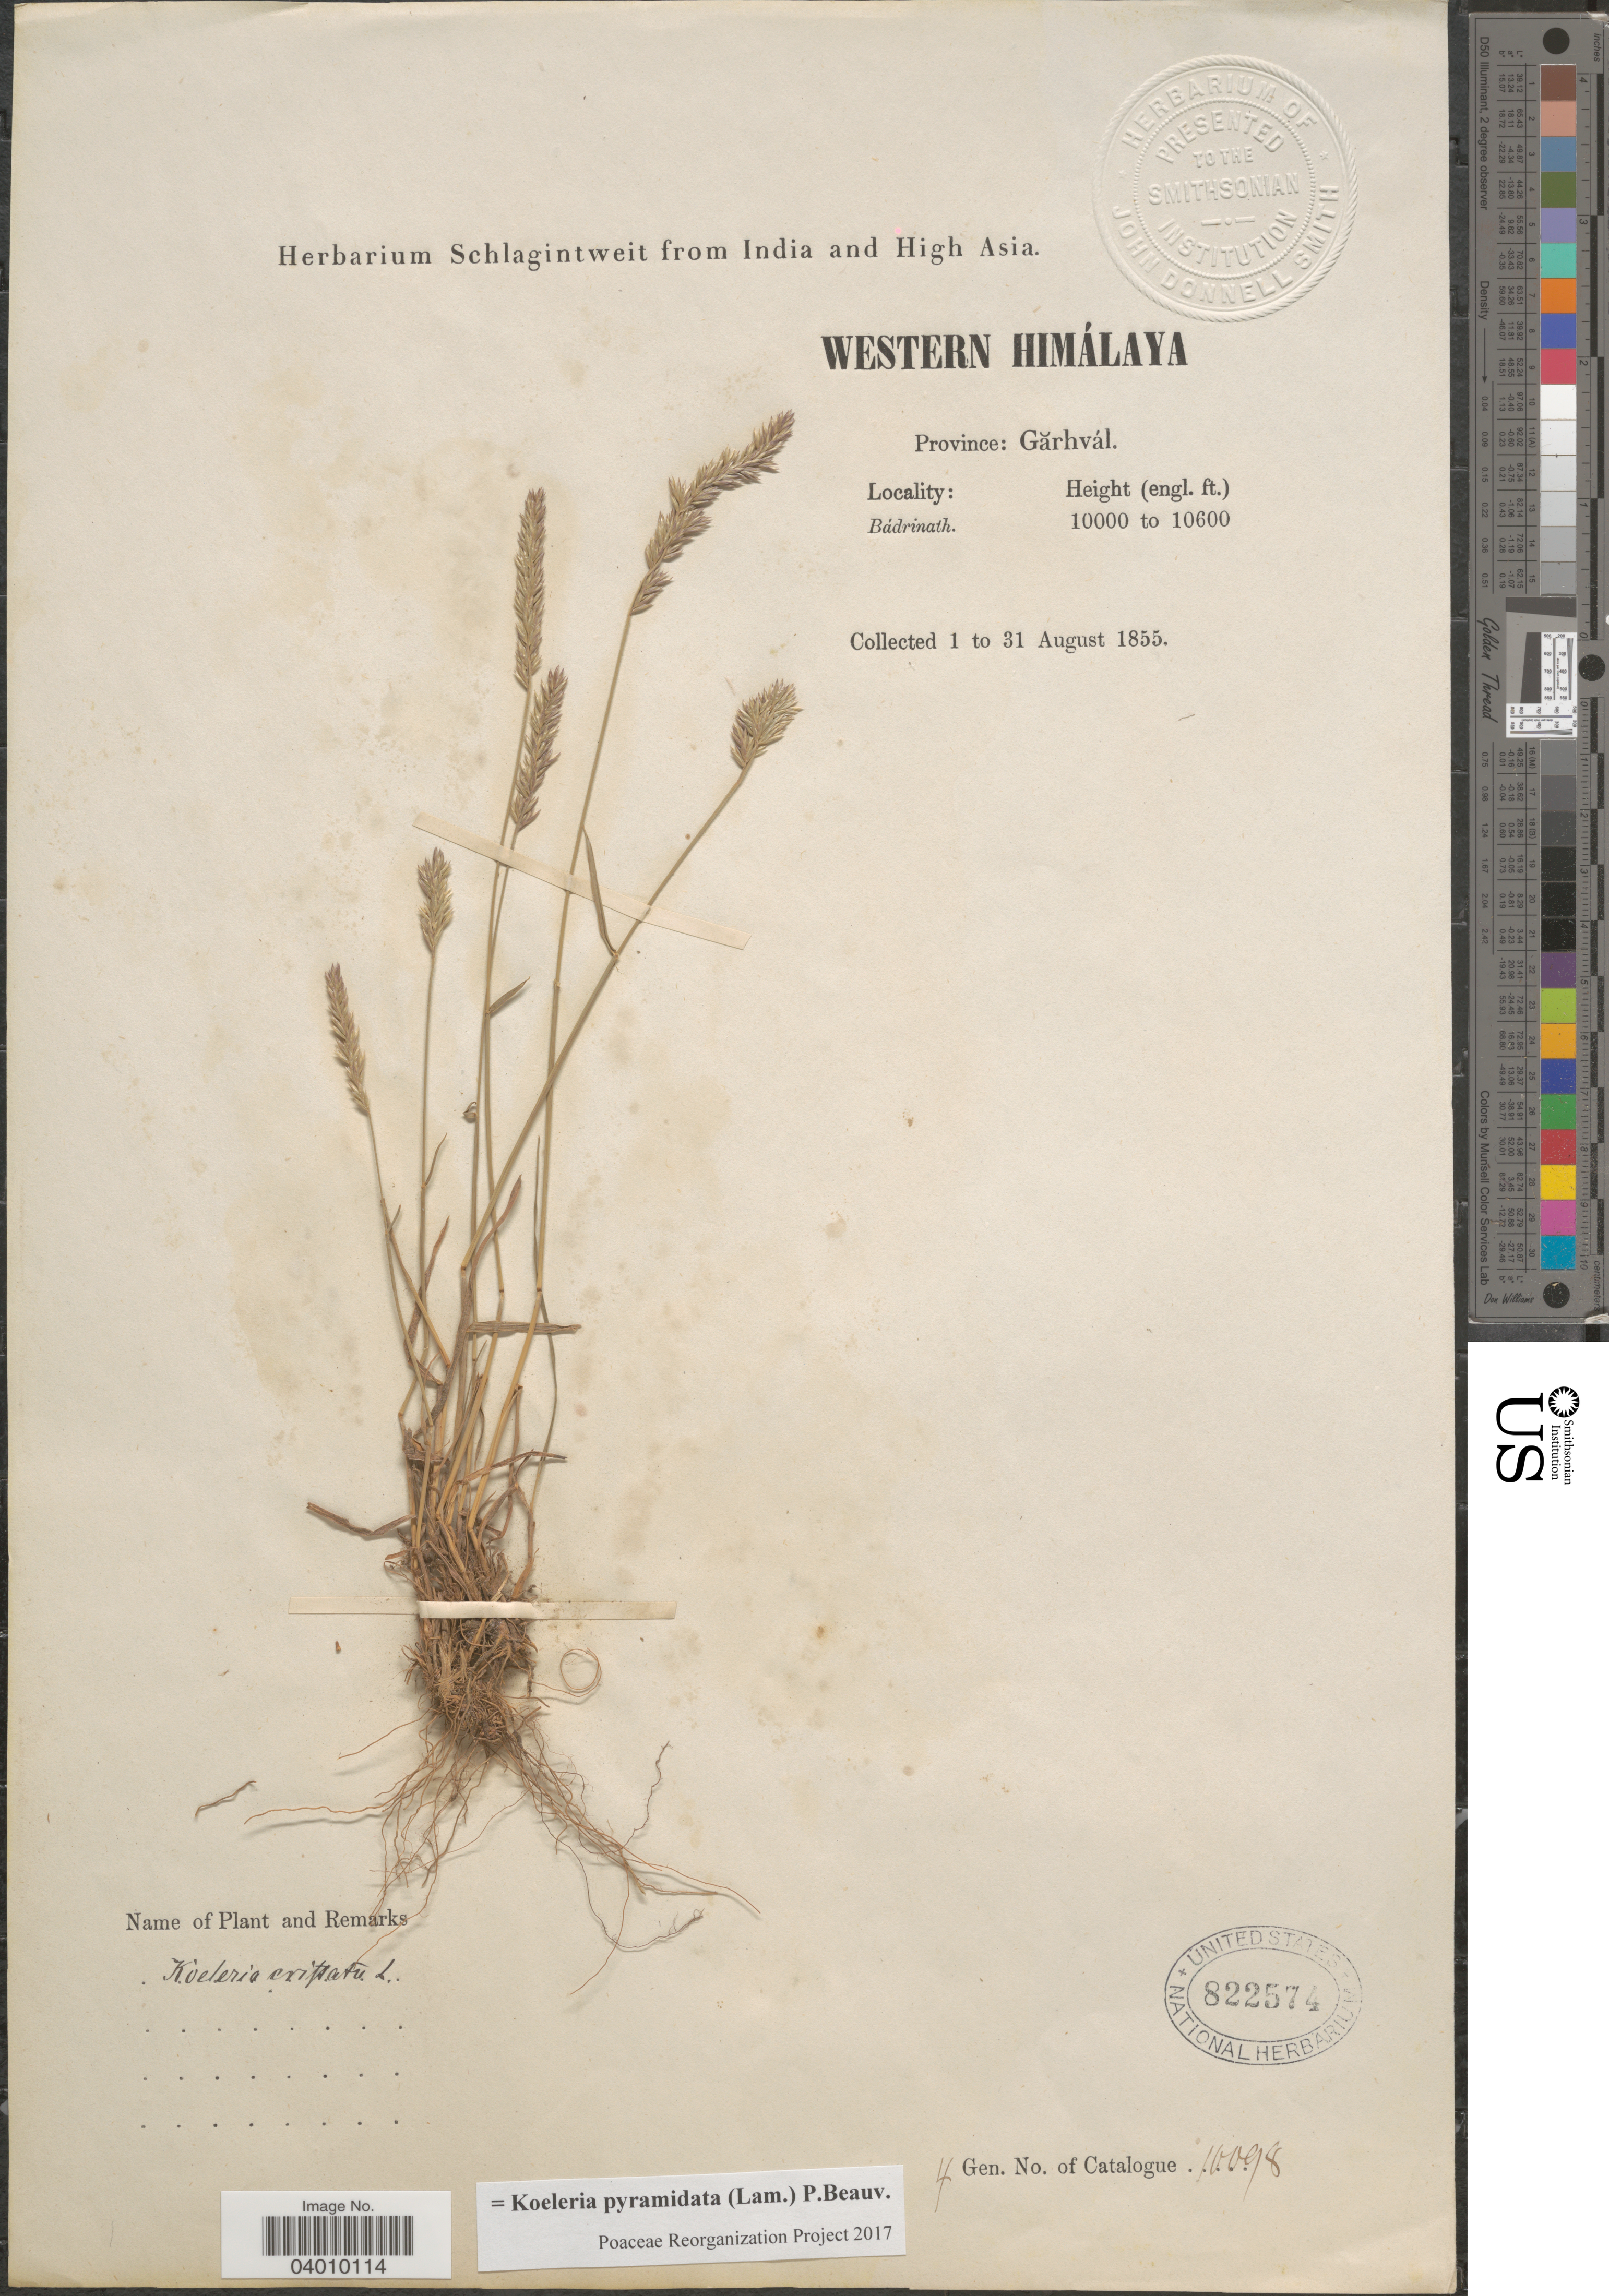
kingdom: Plantae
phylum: Tracheophyta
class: Liliopsida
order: Poales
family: Poaceae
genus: Koeleria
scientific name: Koeleria pyramidata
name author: (Lam.) P. Beauv.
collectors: ex herb. Schlagintweit from India and High Asia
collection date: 1855-08-01/1855-08-31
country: India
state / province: Uttarakhand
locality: Western Himálaya. Province: Gărhvál. Bádrinath.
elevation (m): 3048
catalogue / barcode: US 822574